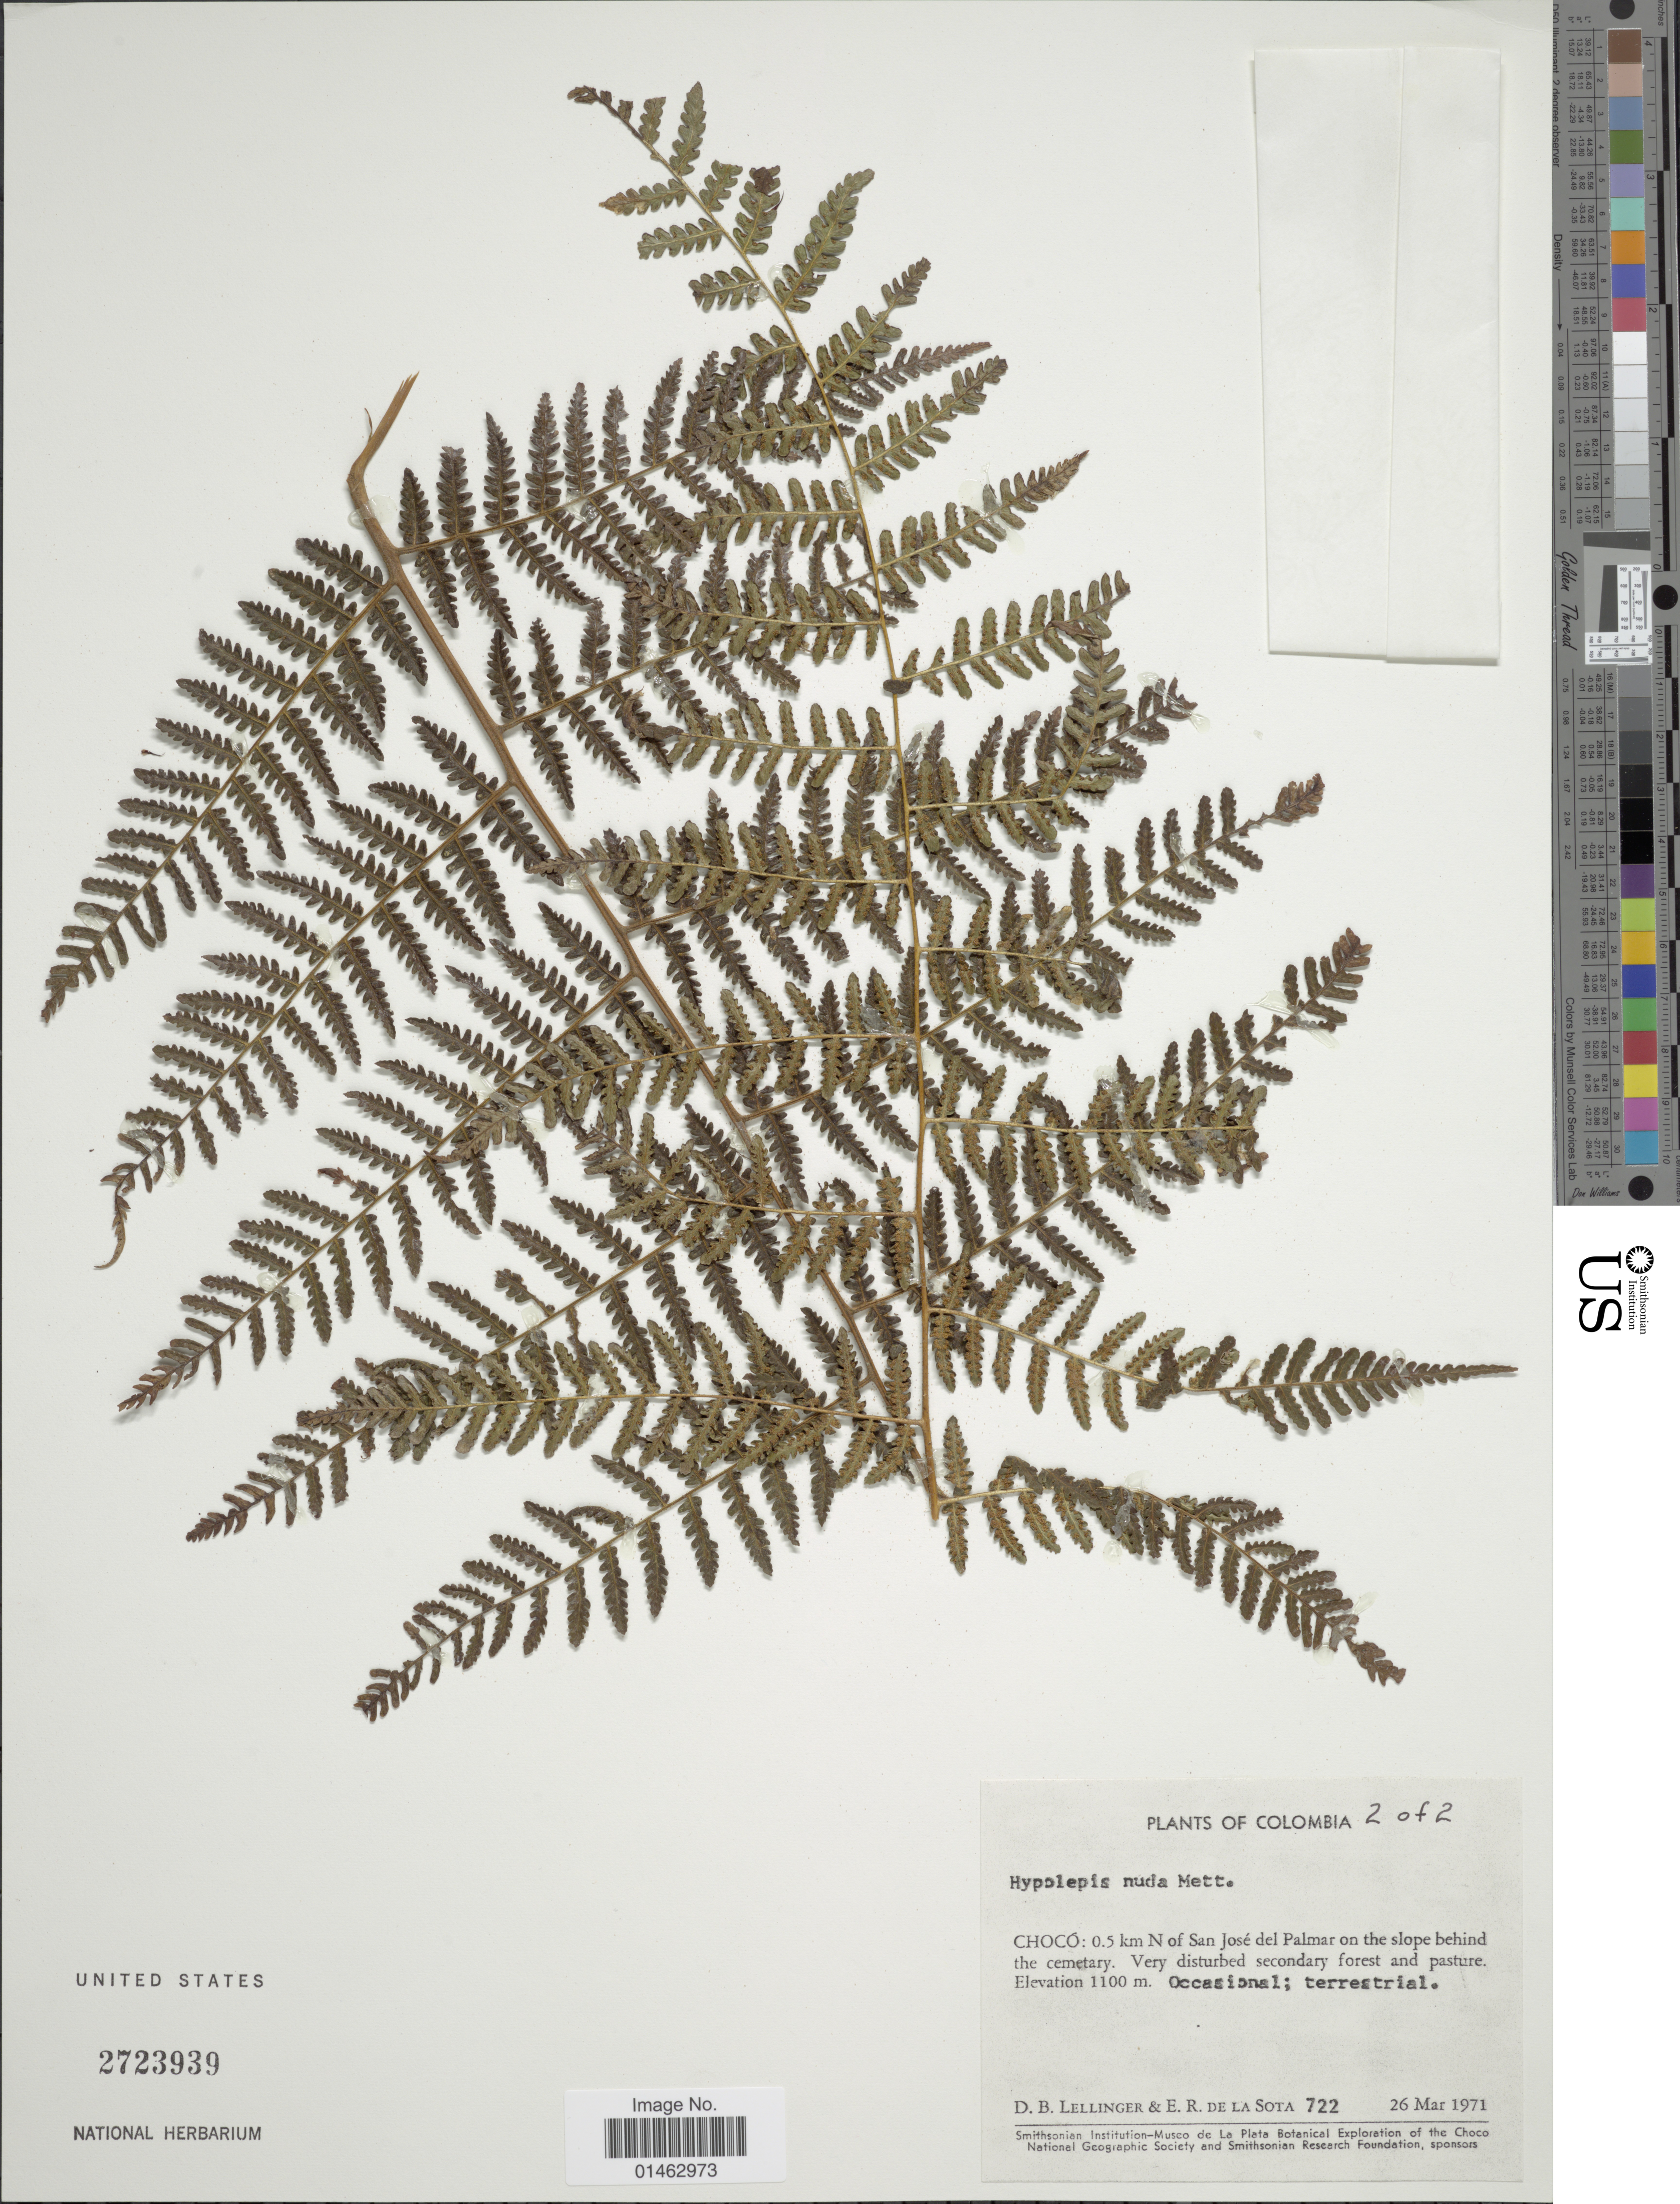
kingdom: Plantae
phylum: Tracheophyta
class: Polypodiopsida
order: Polypodiales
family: Dennstaedtiaceae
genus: Hypolepis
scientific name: Hypolepis nuda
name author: Mett. ex Kuhn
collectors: D. B. Lellinger & E. R. de la Sota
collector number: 722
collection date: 1971-03-26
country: Colombia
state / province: Chocó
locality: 0.5 km N of San José del Palmar on the slope behind the cenetary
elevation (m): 1100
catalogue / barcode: US 2723939